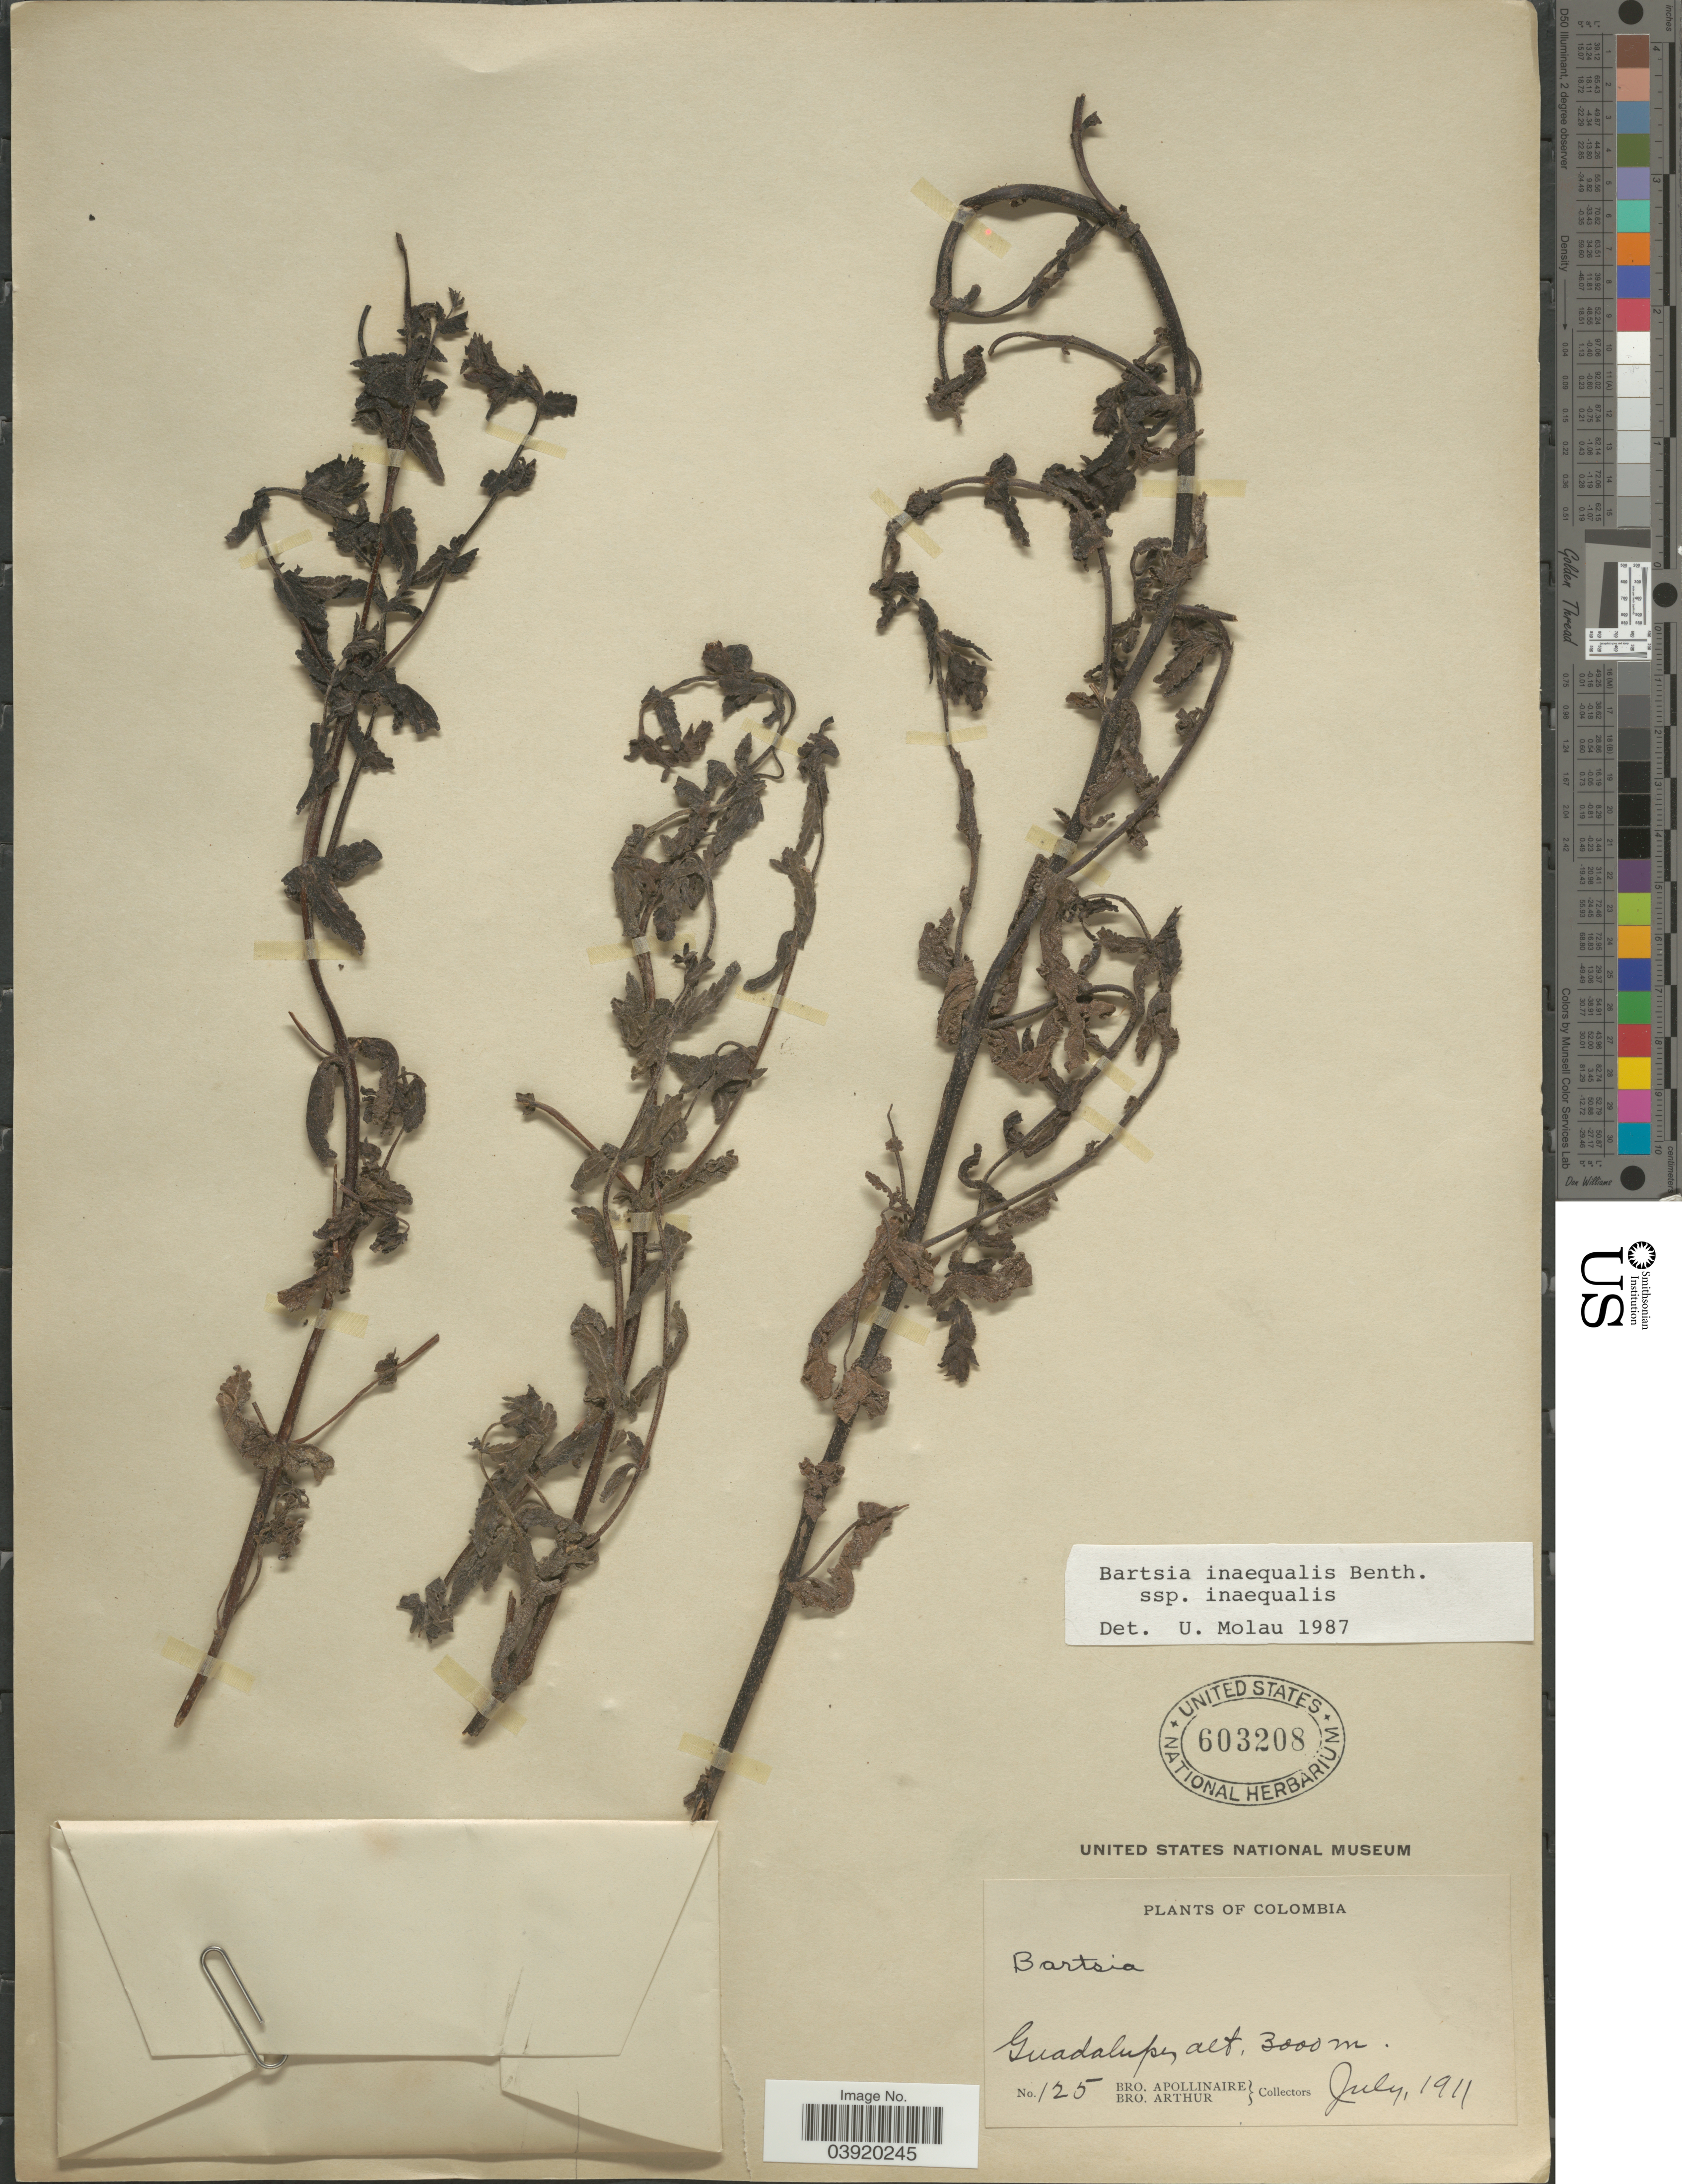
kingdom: Plantae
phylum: Tracheophyta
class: Magnoliopsida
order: Lamiales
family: Orobanchaceae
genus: Bartsia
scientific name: Bartsia inaequalis subsp. inaequalis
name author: Benth.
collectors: Bro. Apollinaire & Bro. Arthur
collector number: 125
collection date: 1911-07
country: Colombia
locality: Guadalupe.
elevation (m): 3000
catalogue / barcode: US 603208